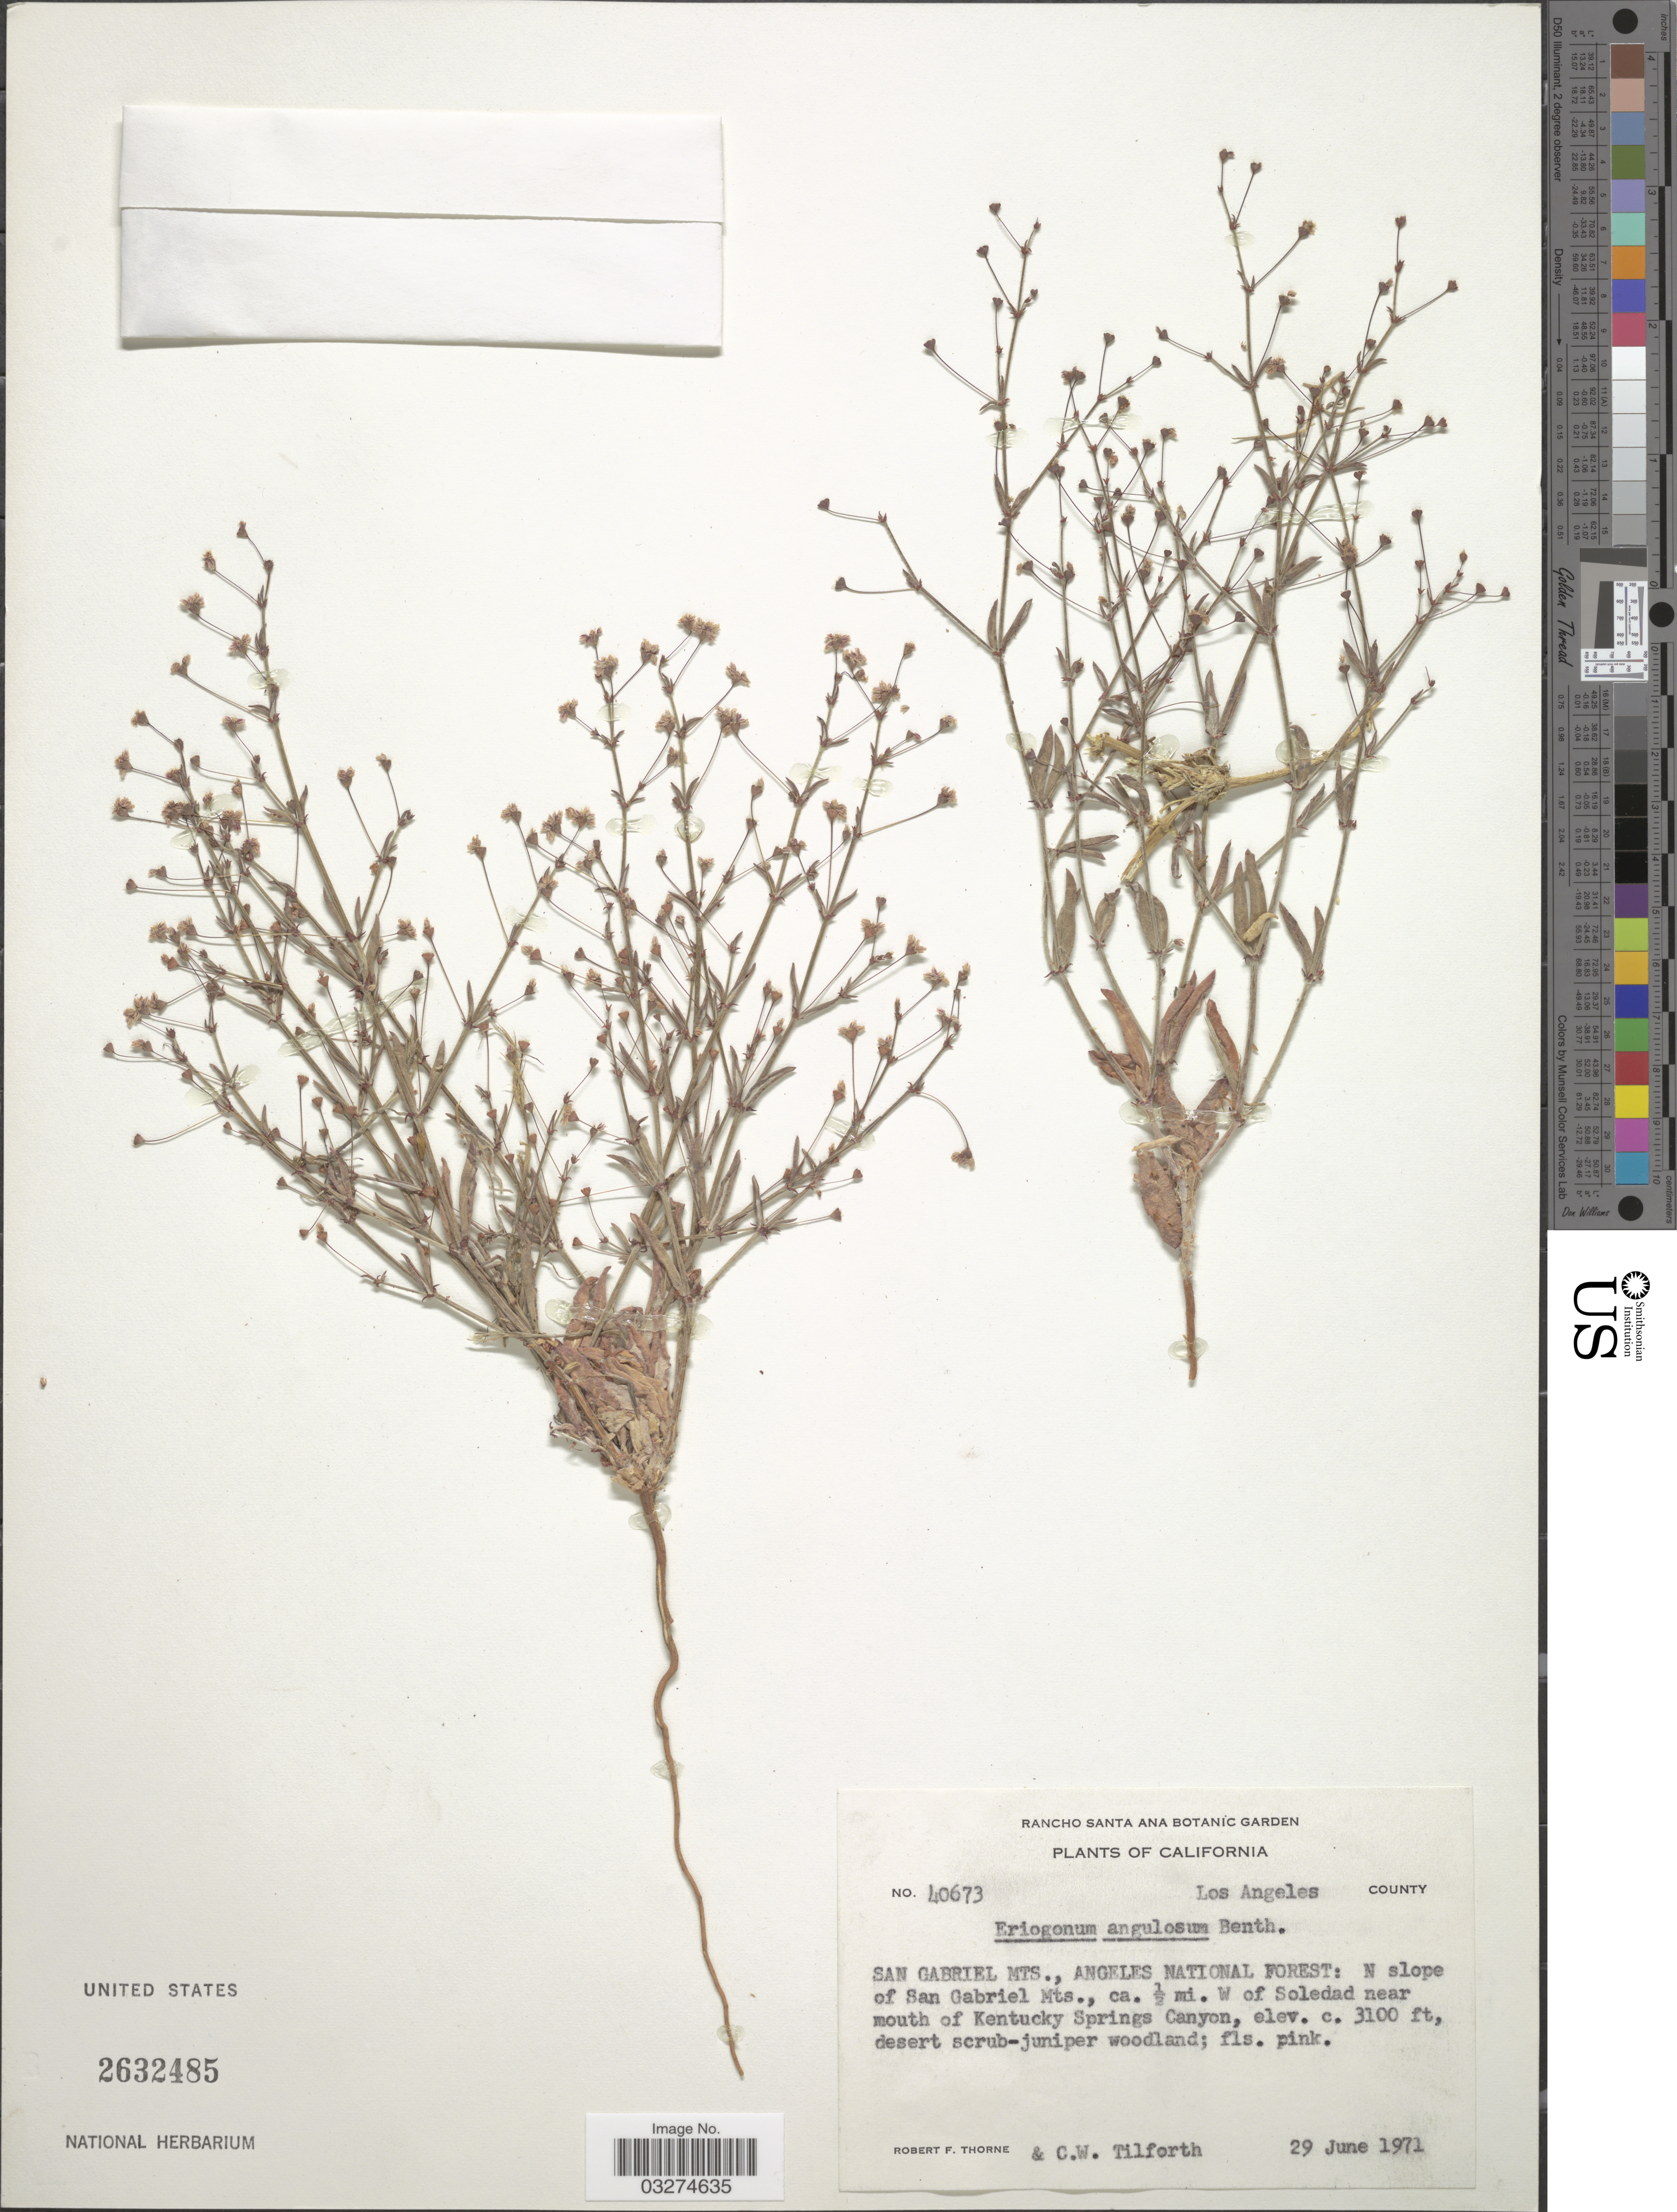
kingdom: Plantae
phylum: Tracheophyta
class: Magnoliopsida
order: Caryophyllales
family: Polygonaceae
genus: Eriogonum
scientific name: Eriogonum angulosum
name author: Benth.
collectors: R. F. Thorne & C. Tilforth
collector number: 40673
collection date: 1971-06-29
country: United States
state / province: California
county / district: Los Angeles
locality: Los Angeles County. San Gabriel Mts., Angeles National Forest: N slope of San Gabriel Mts., ca. ½ mi. W of Soledad near mouth of Kentucky Springs Canyon.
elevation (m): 945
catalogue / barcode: US 2632485